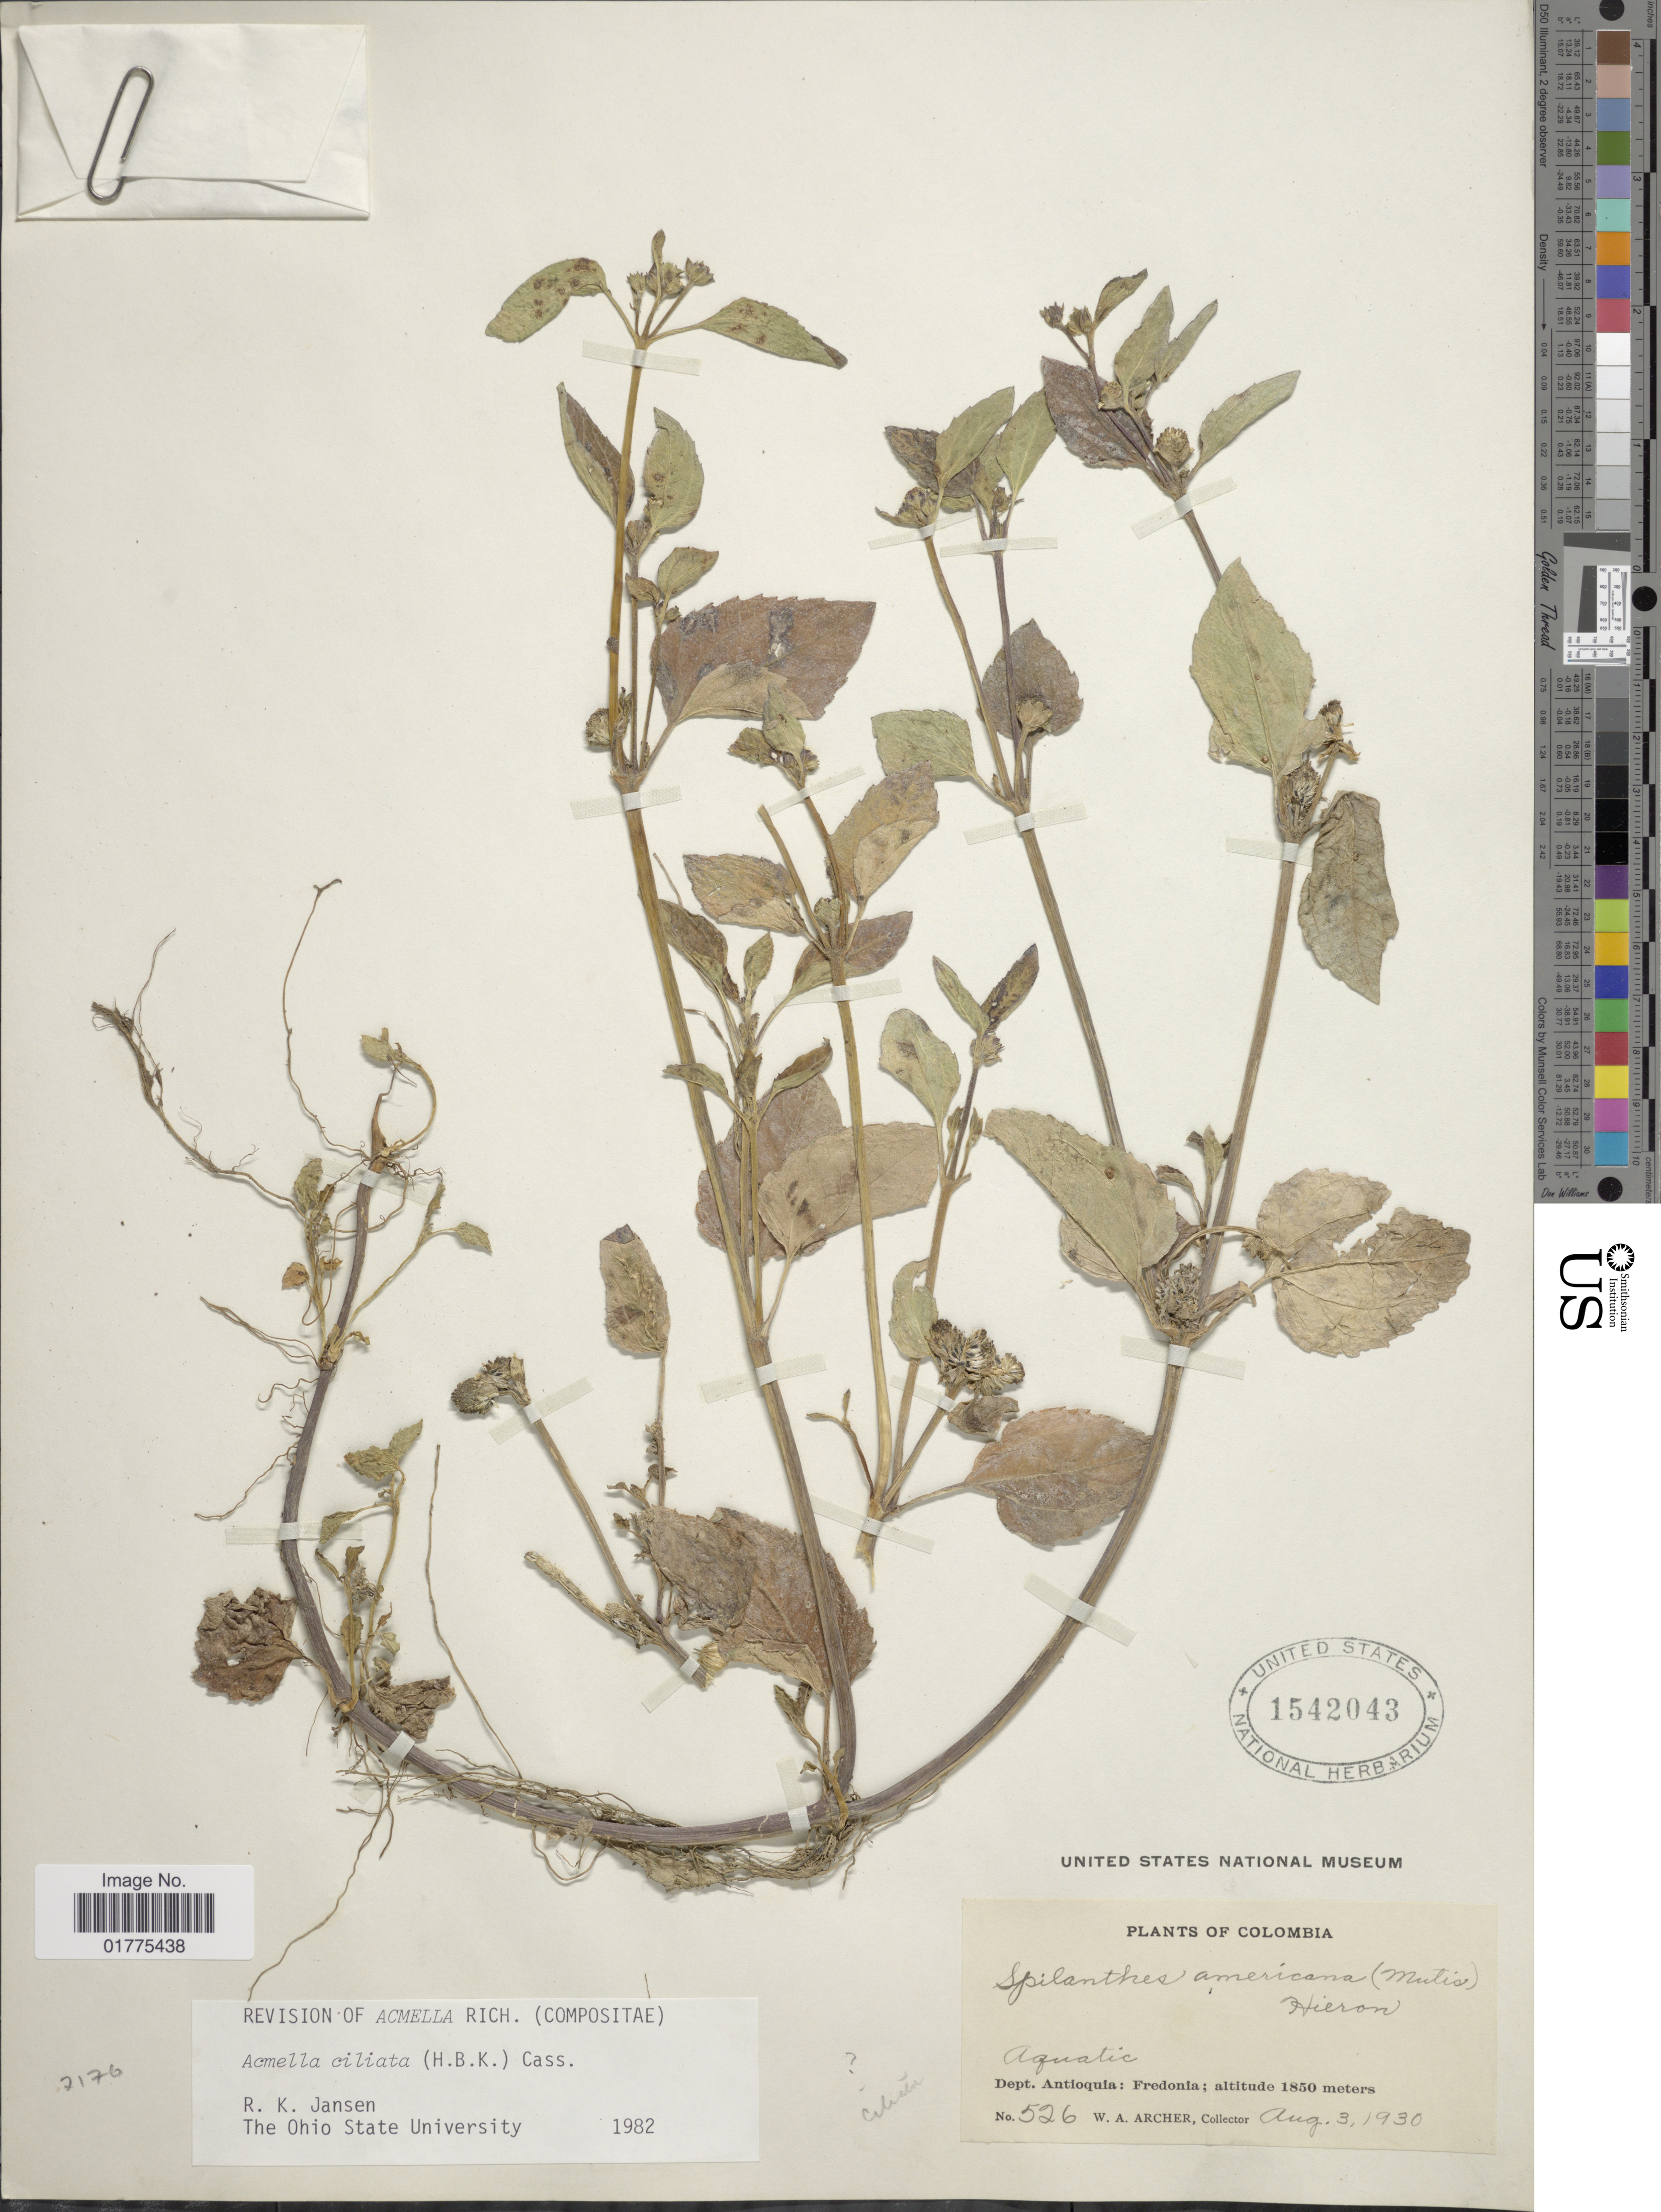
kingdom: Plantae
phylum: Tracheophyta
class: Magnoliopsida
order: Asterales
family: Asteraceae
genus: Acmella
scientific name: Acmella ciliata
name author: (Kunth) Cass.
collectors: W. A. Archer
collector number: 526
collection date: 1930-08-03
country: Colombia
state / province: Antioquia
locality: Aquatic, Fredonia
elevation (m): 1850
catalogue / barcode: US 1542043